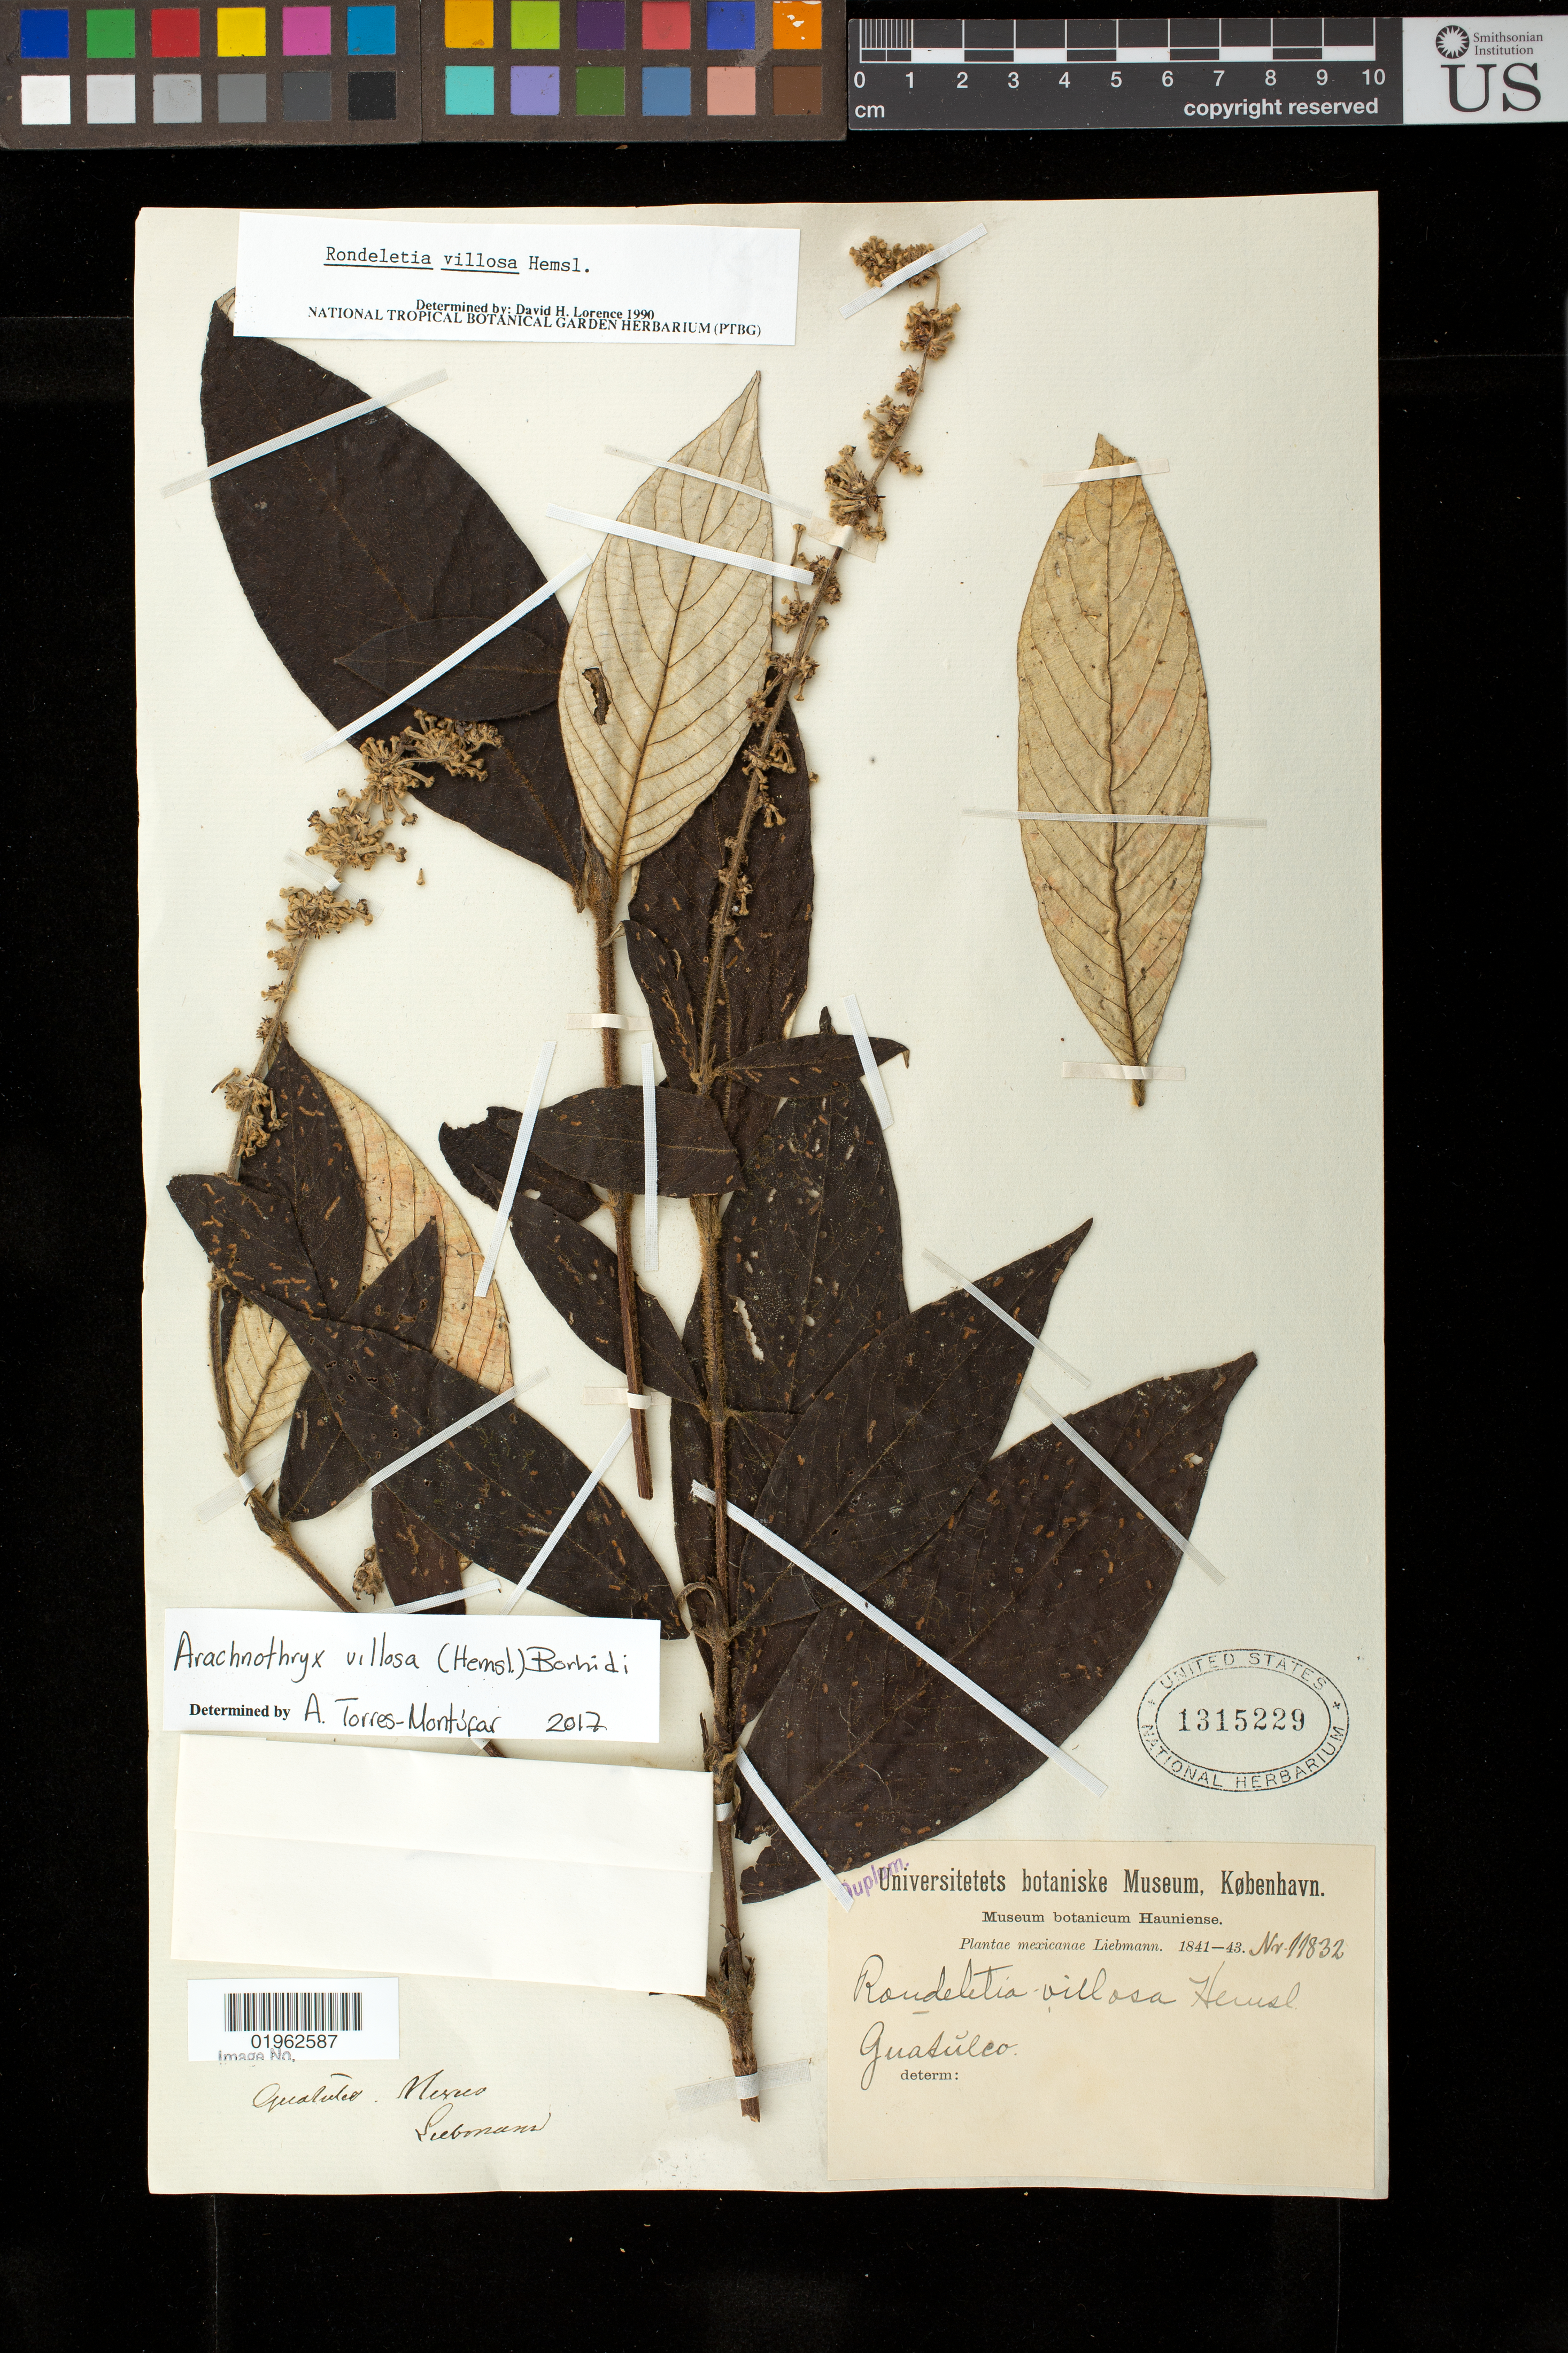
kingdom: Plantae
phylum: Tracheophyta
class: Magnoliopsida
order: Gentianales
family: Rubiaceae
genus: Arachnothryx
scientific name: Arachnothryx villosa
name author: (Hemsl.) Borhidi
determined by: Torres Montufar, J. A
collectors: Liebmann, --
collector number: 11832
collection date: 1841/1843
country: Mexico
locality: Guatûlco.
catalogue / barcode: US 1315229